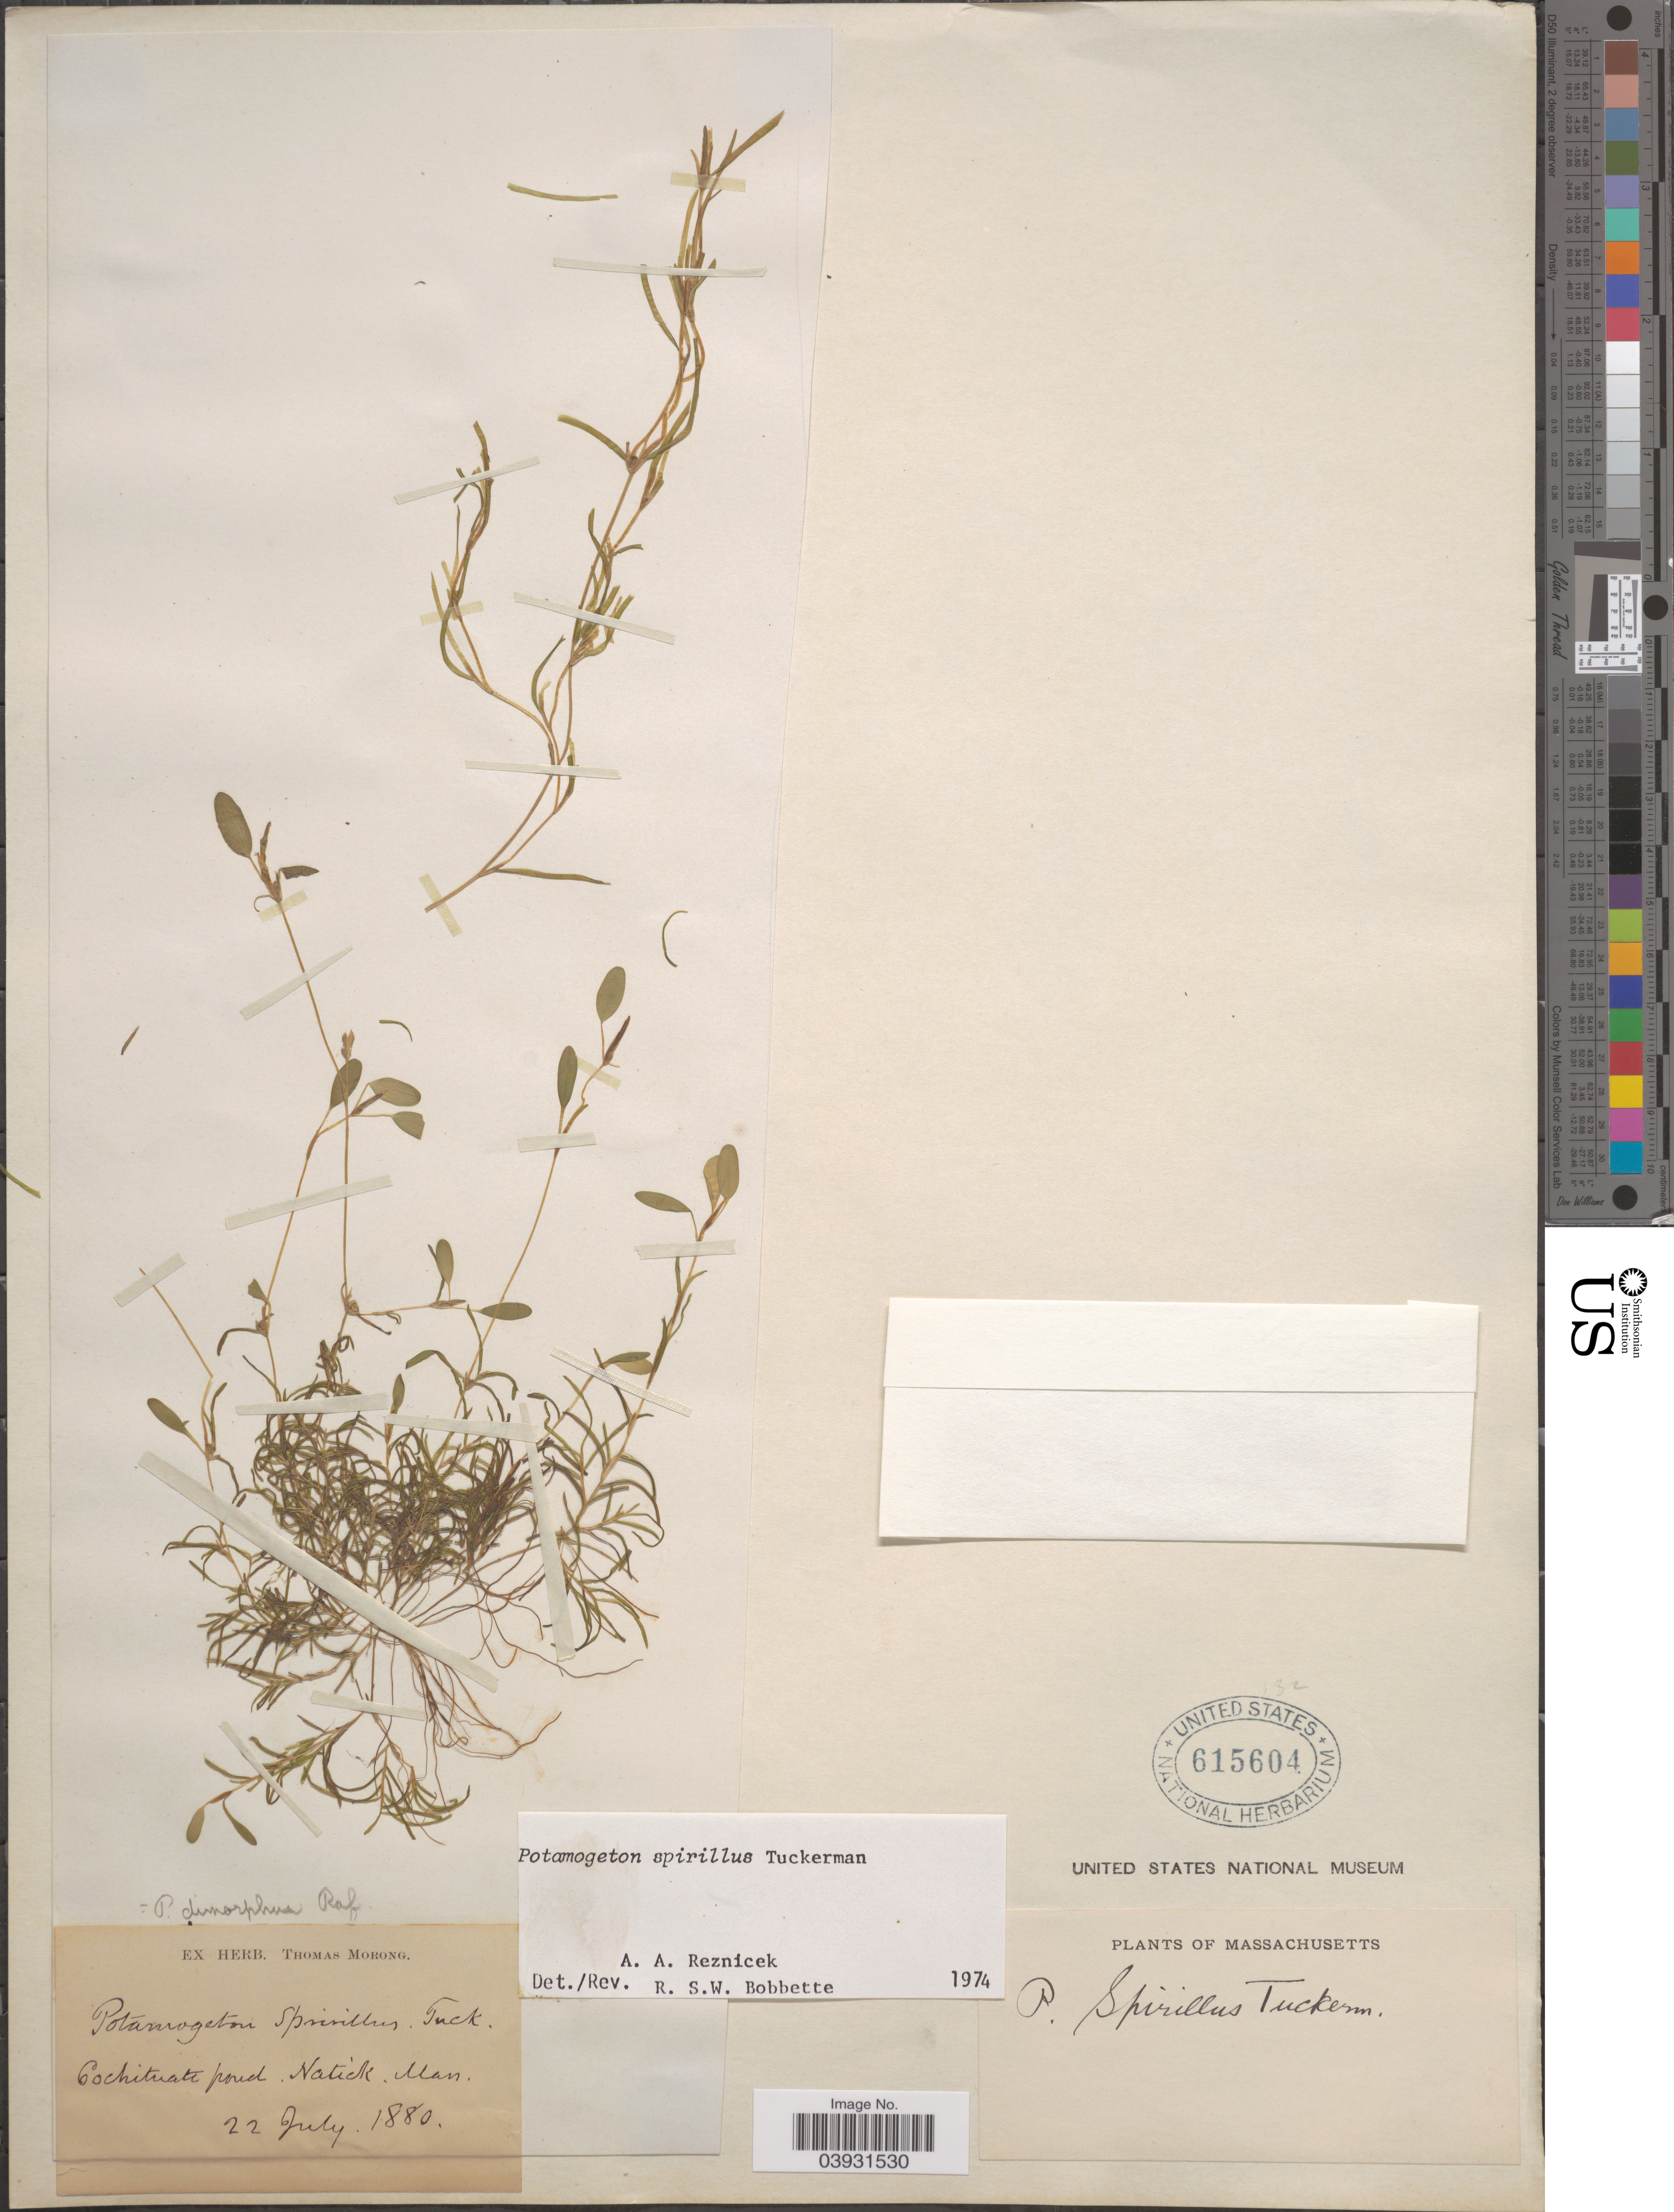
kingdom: Plantae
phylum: Tracheophyta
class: Liliopsida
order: Alismatales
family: Potamogetonaceae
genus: Potamogeton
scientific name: Potamogeton spirillus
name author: Tuck.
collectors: ex Herb. T. Morong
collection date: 1880-07-22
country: United States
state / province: Massachusetts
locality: Cochituatl Pond. Natick.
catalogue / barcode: US 615604